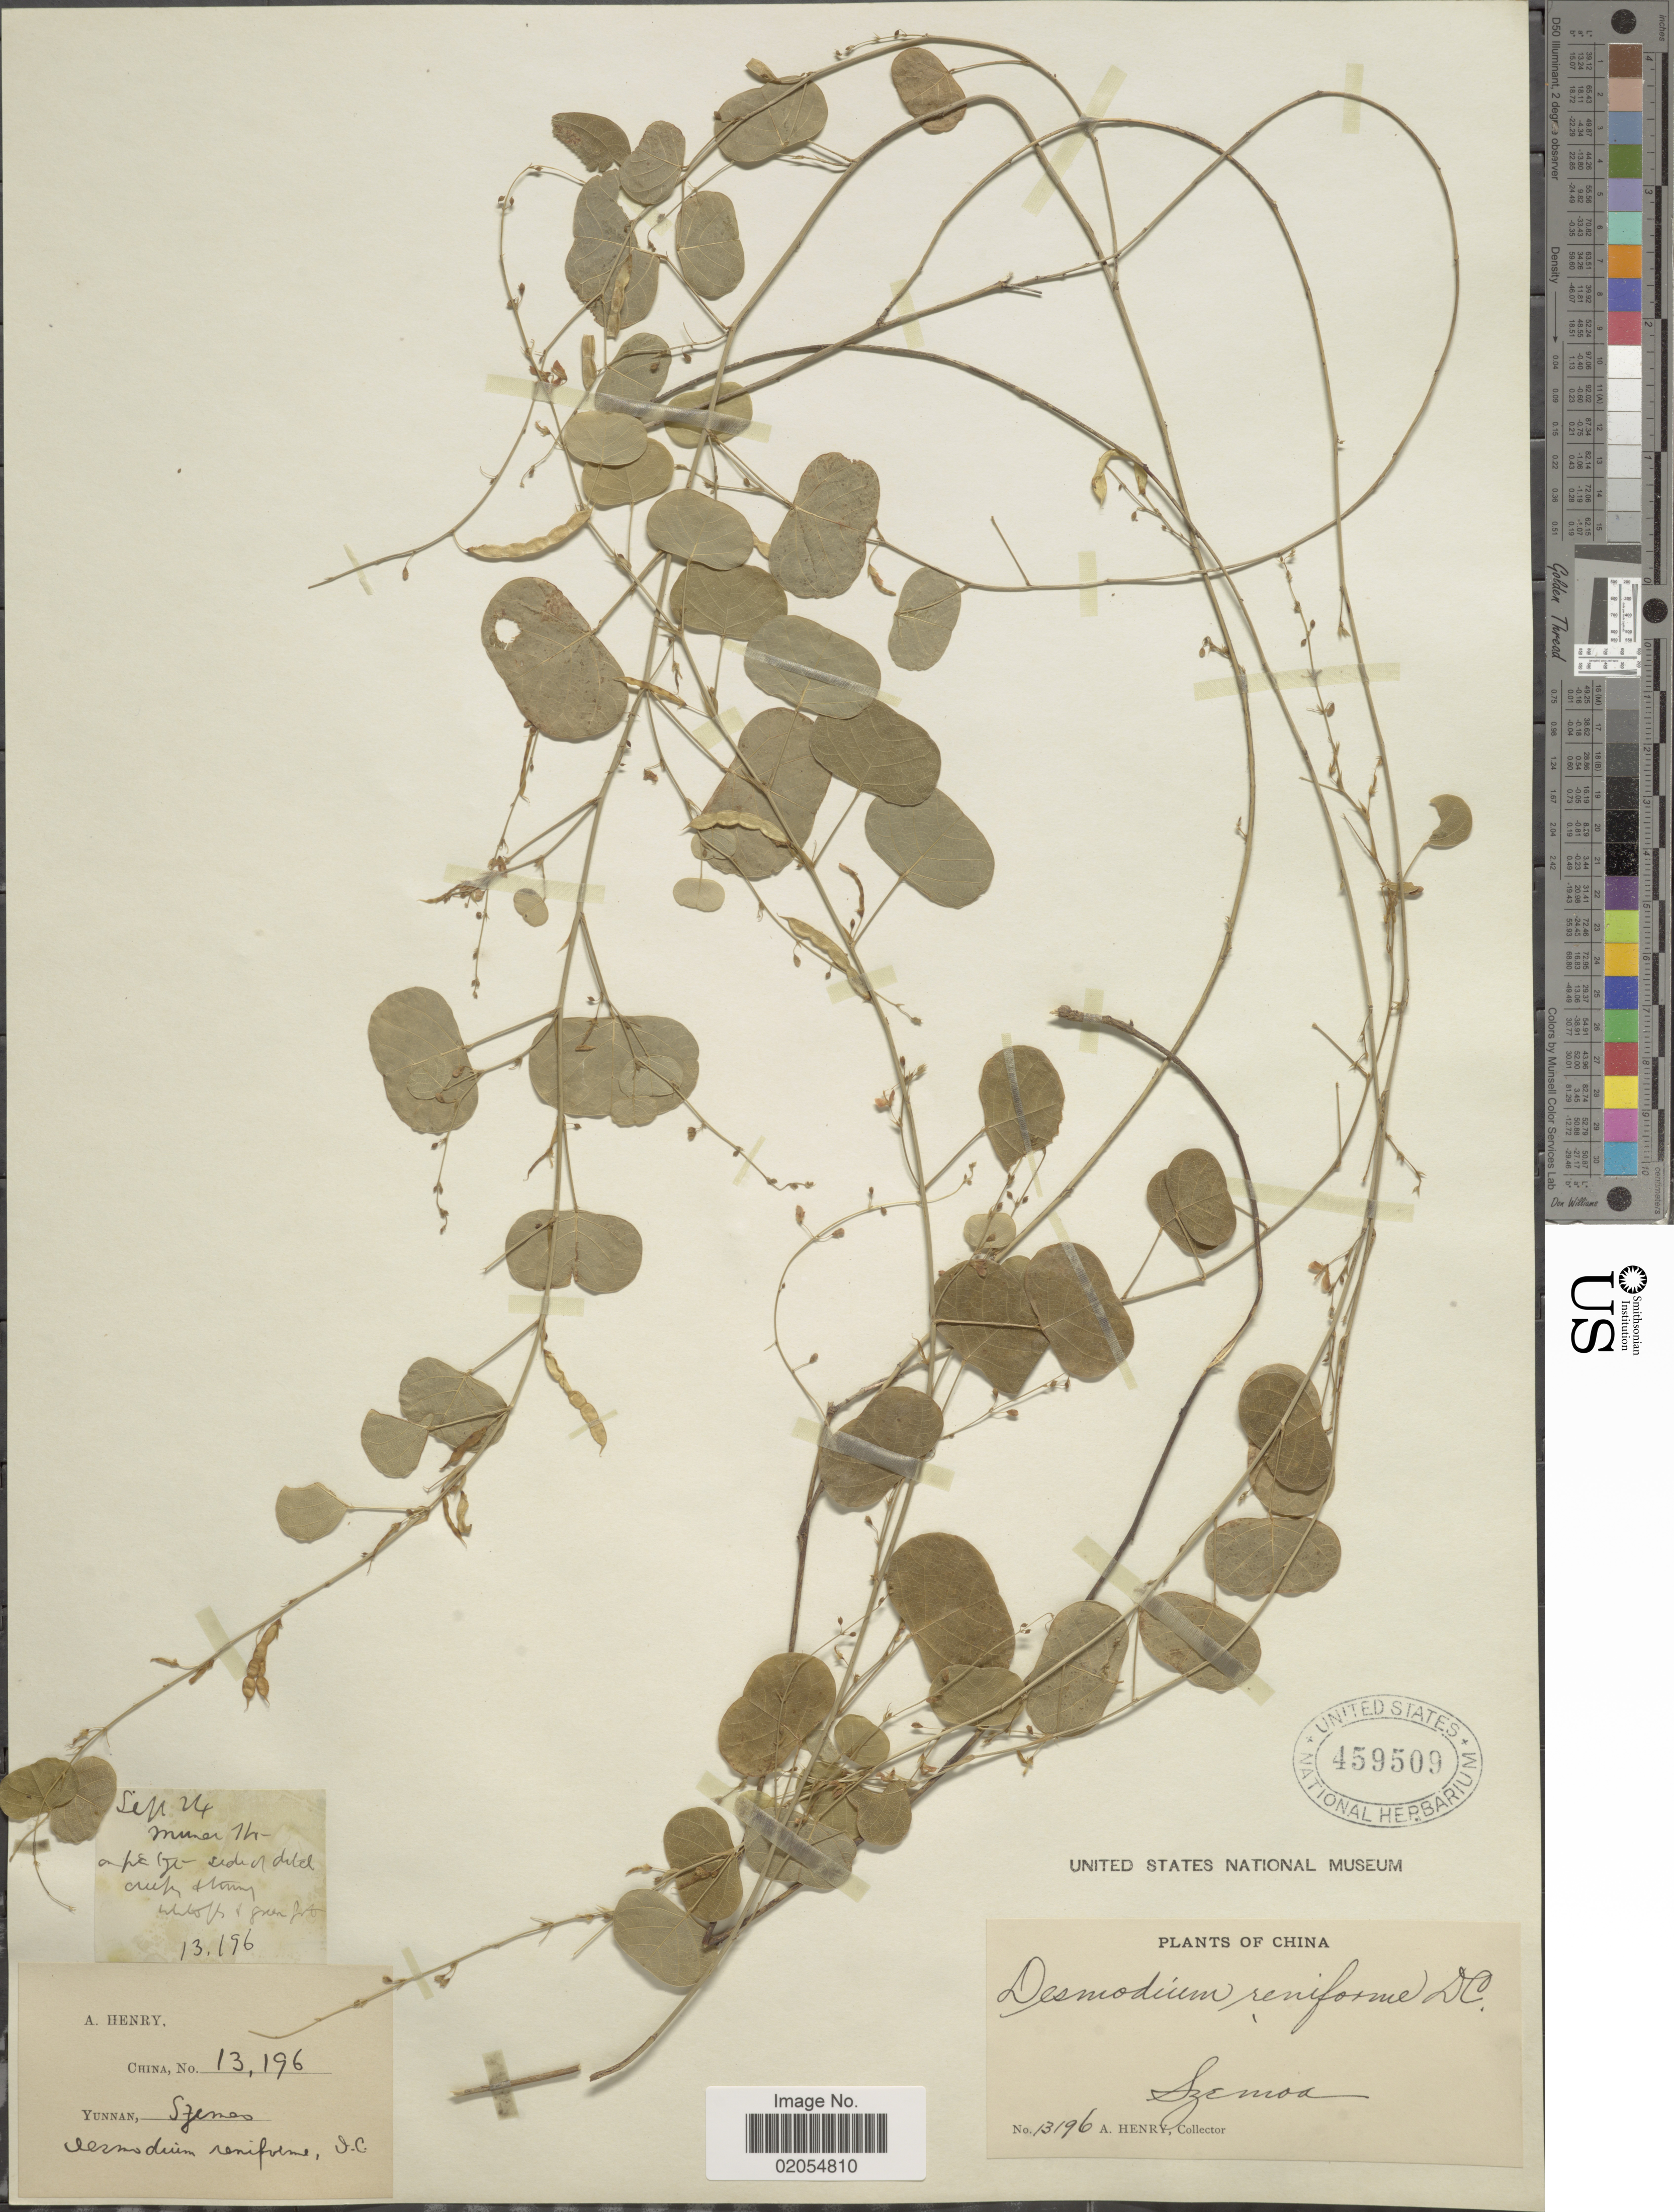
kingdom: Plantae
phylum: Tracheophyta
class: Magnoliopsida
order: Fabales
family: Fabaceae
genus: Huangtcia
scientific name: Huangtcia renifolia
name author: (L.) H. Ohashi & K. Ohashi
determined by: Strong, Mark T., (BOT), Smithsonian Institution - National Museum of Natural History (UNITED STATES)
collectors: A. Henry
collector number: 13196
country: China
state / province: Yunnan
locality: Szemoa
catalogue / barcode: US 459509